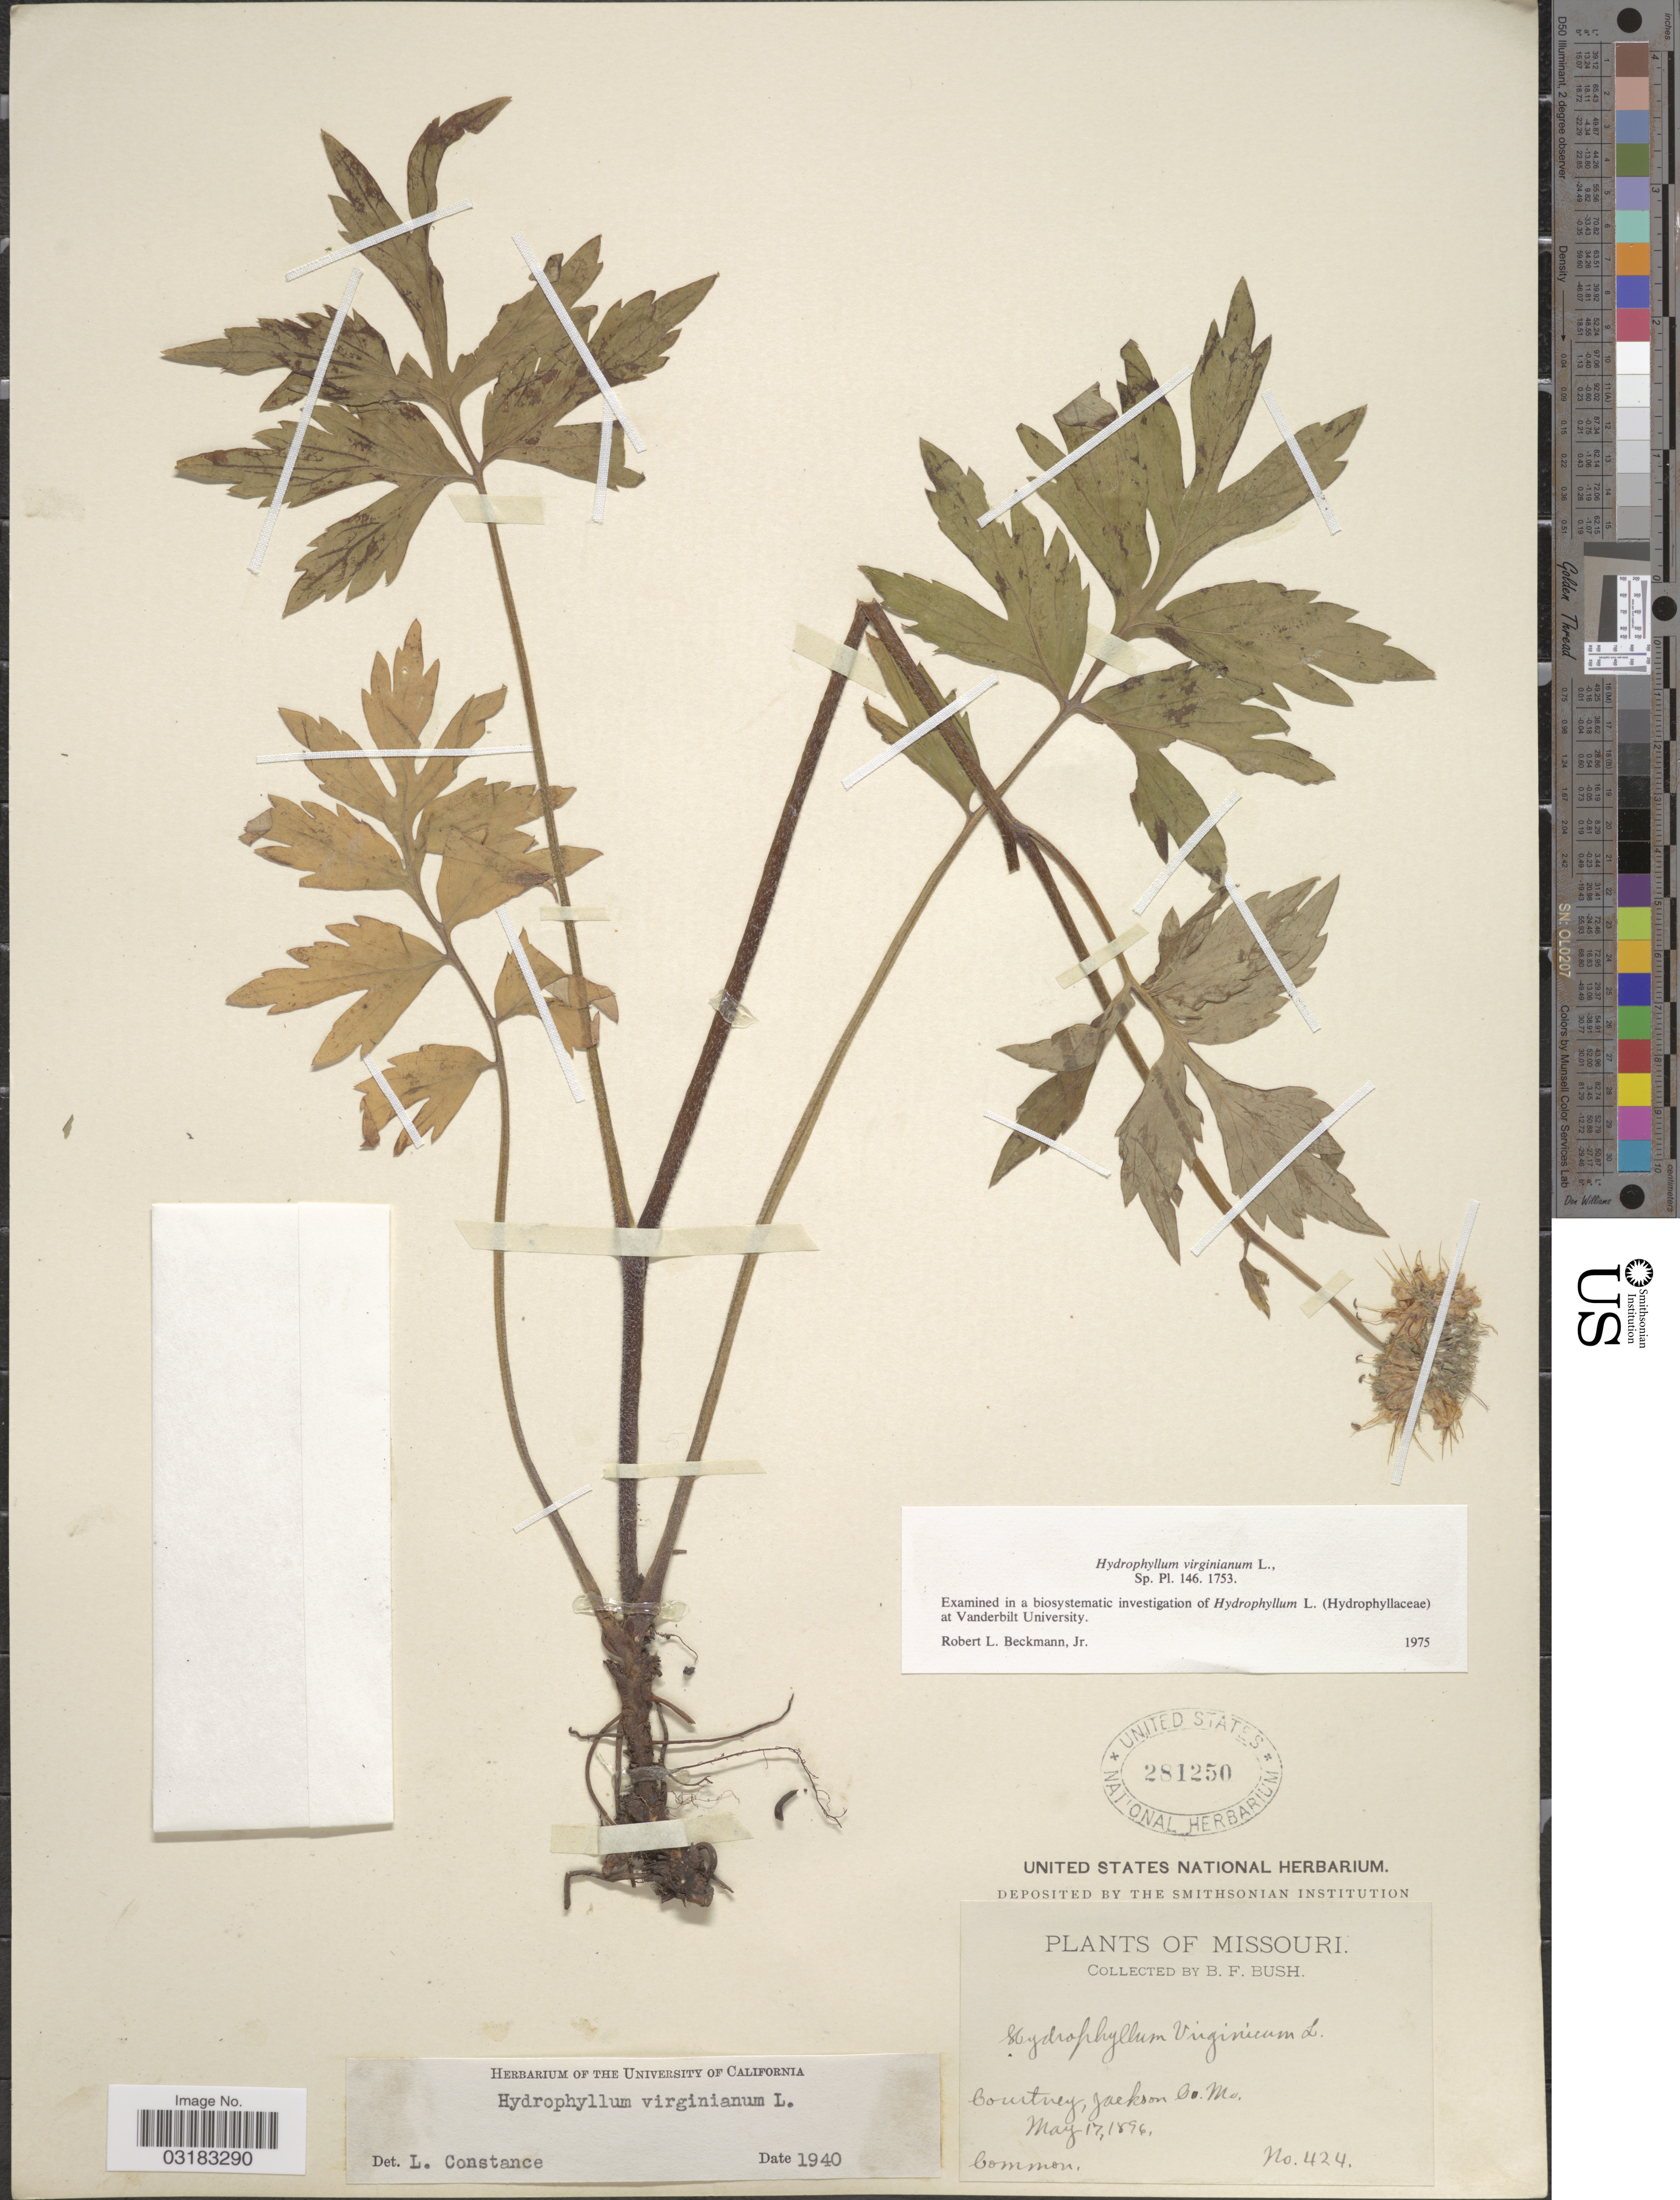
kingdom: Plantae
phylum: Tracheophyta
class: Magnoliopsida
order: Boraginales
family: Hydrophyllaceae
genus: Hydrophyllum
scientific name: Hydrophyllum virginianum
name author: L.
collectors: B. F. Bush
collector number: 424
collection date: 1896-05-17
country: United States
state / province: Missouri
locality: Courtney, Jackson Co.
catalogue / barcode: US 281250